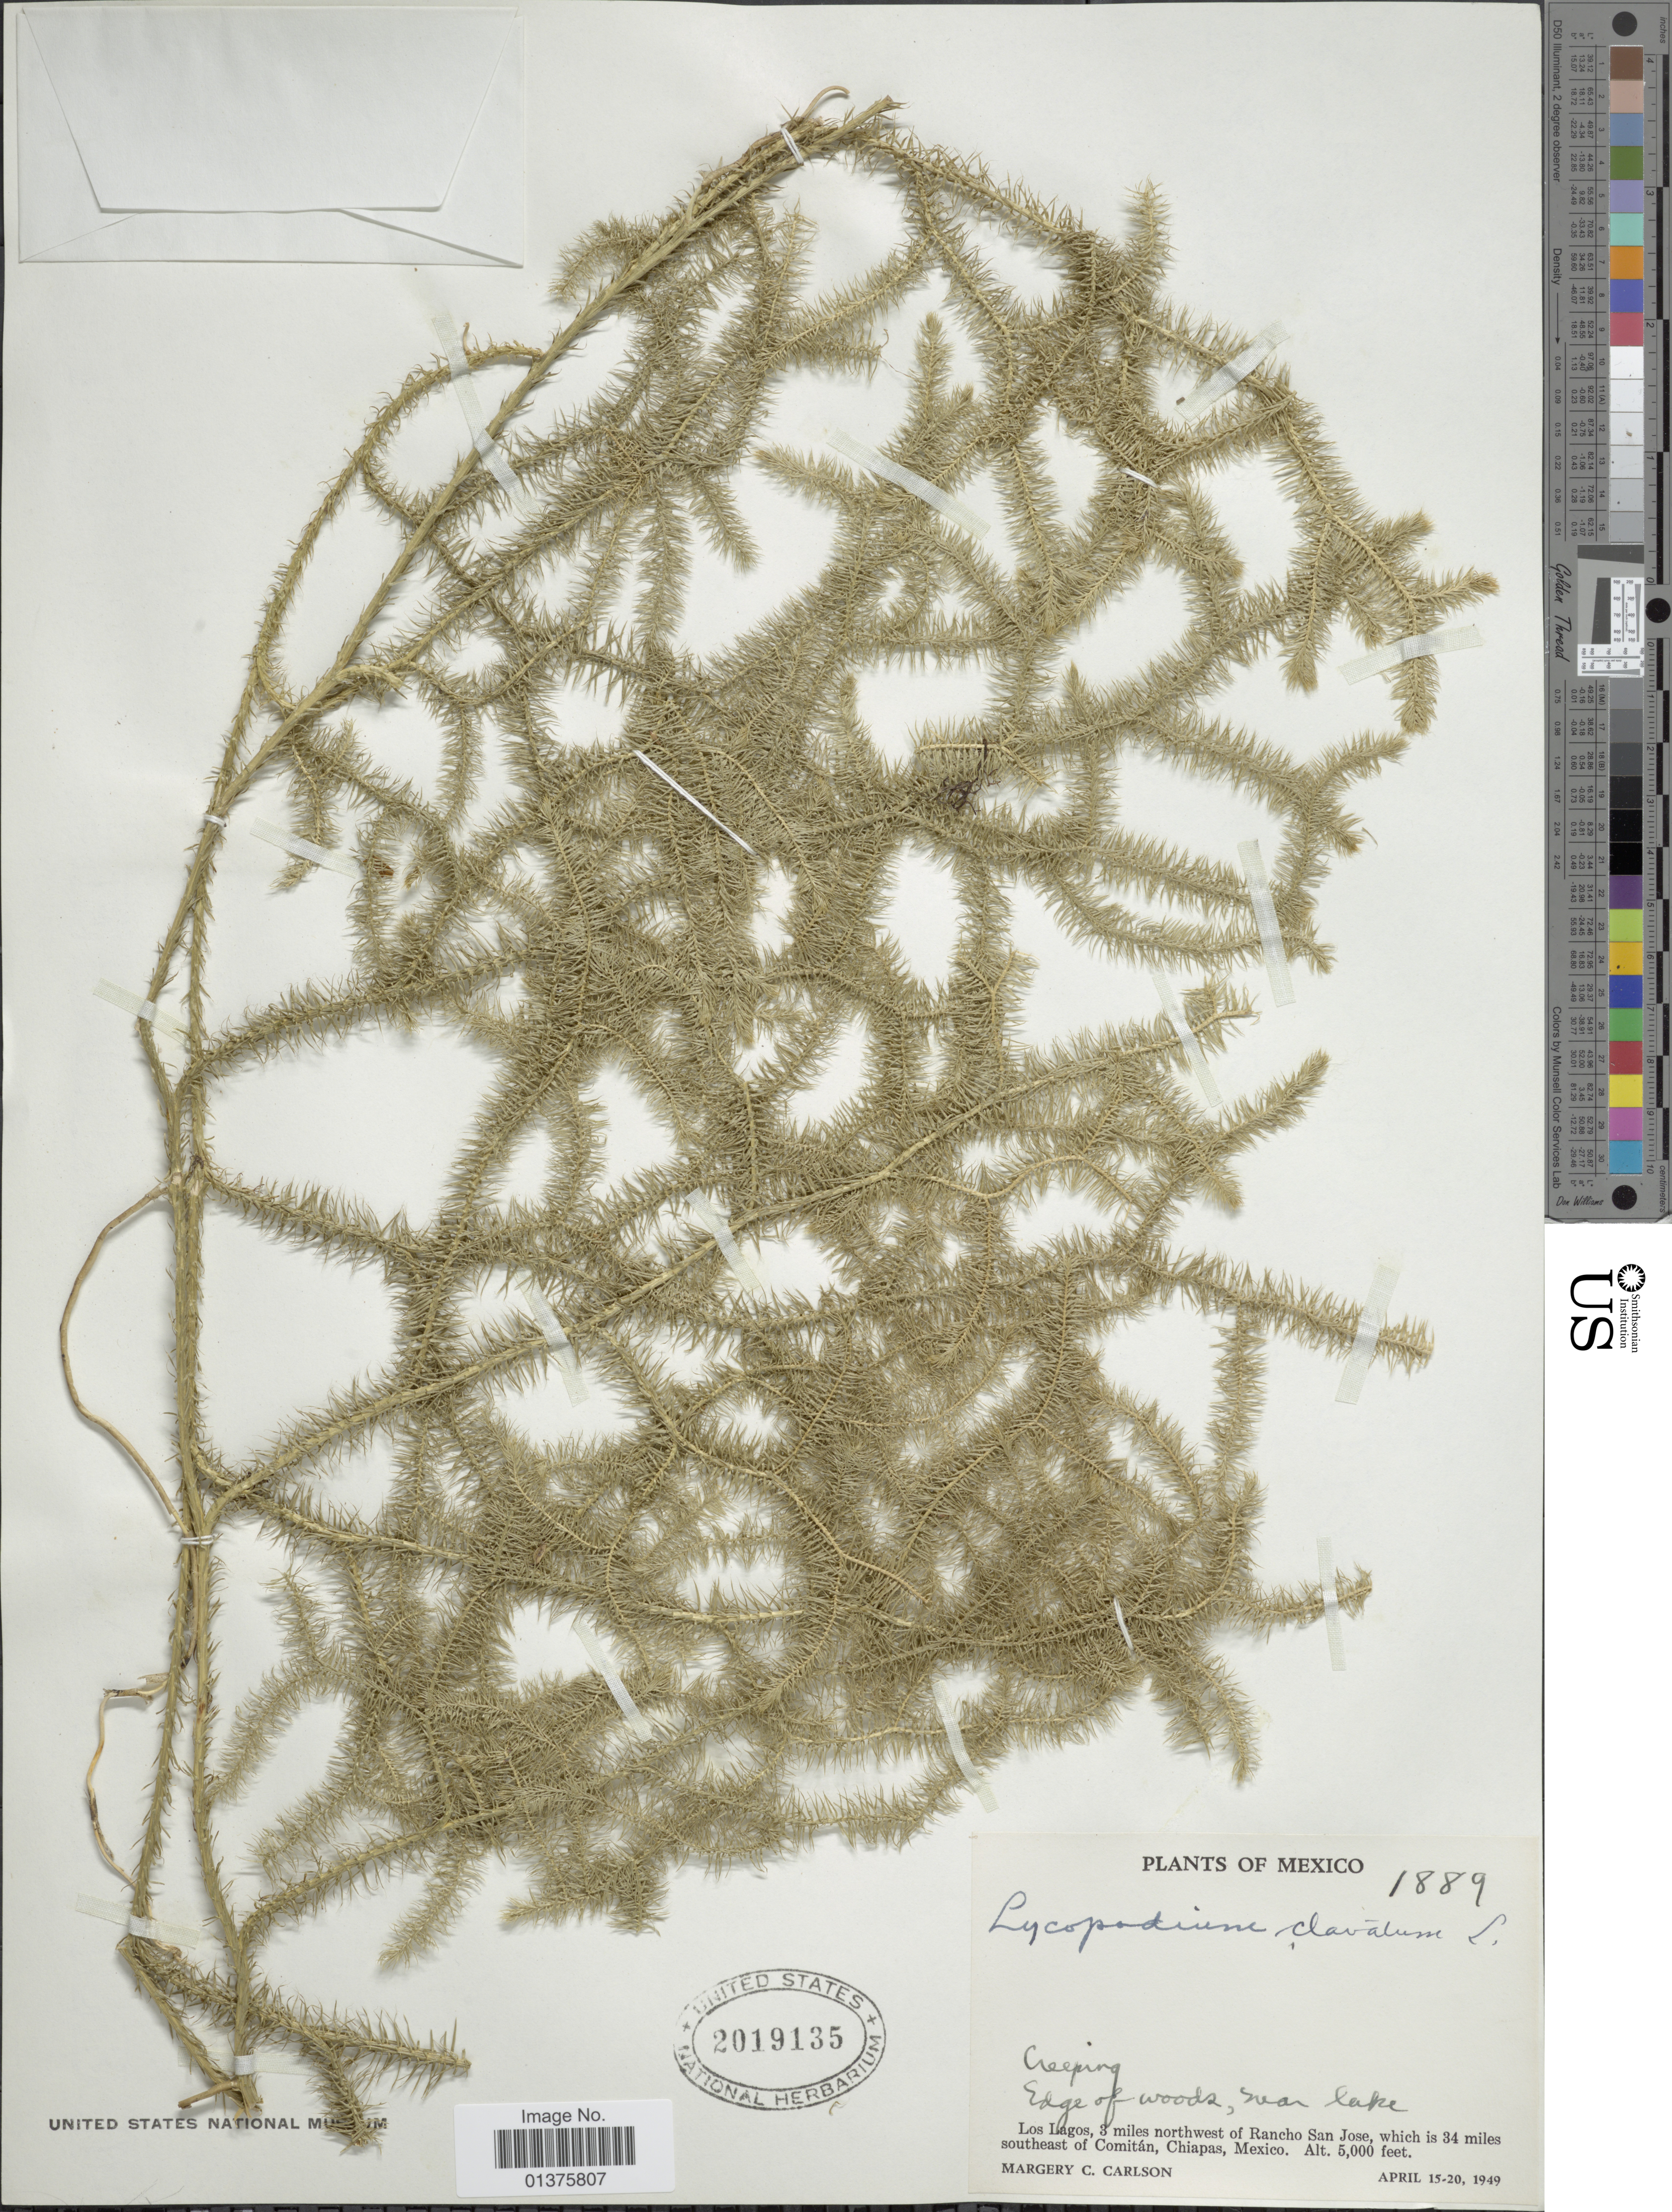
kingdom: Plantae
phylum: Tracheophyta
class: Lycopodiopsida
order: Lycopodiales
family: Lycopodiaceae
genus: Lycopodium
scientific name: Lycopodium clavatum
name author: L.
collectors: M. C. Carlson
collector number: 1889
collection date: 1949-04-15/1949-04-20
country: Mexico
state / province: Chiapas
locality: Los lagos, 3miles northwest of Rancho San Jose, which is 34 miles southeast of Comitán, Chiapas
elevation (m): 1524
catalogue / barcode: US 2019135